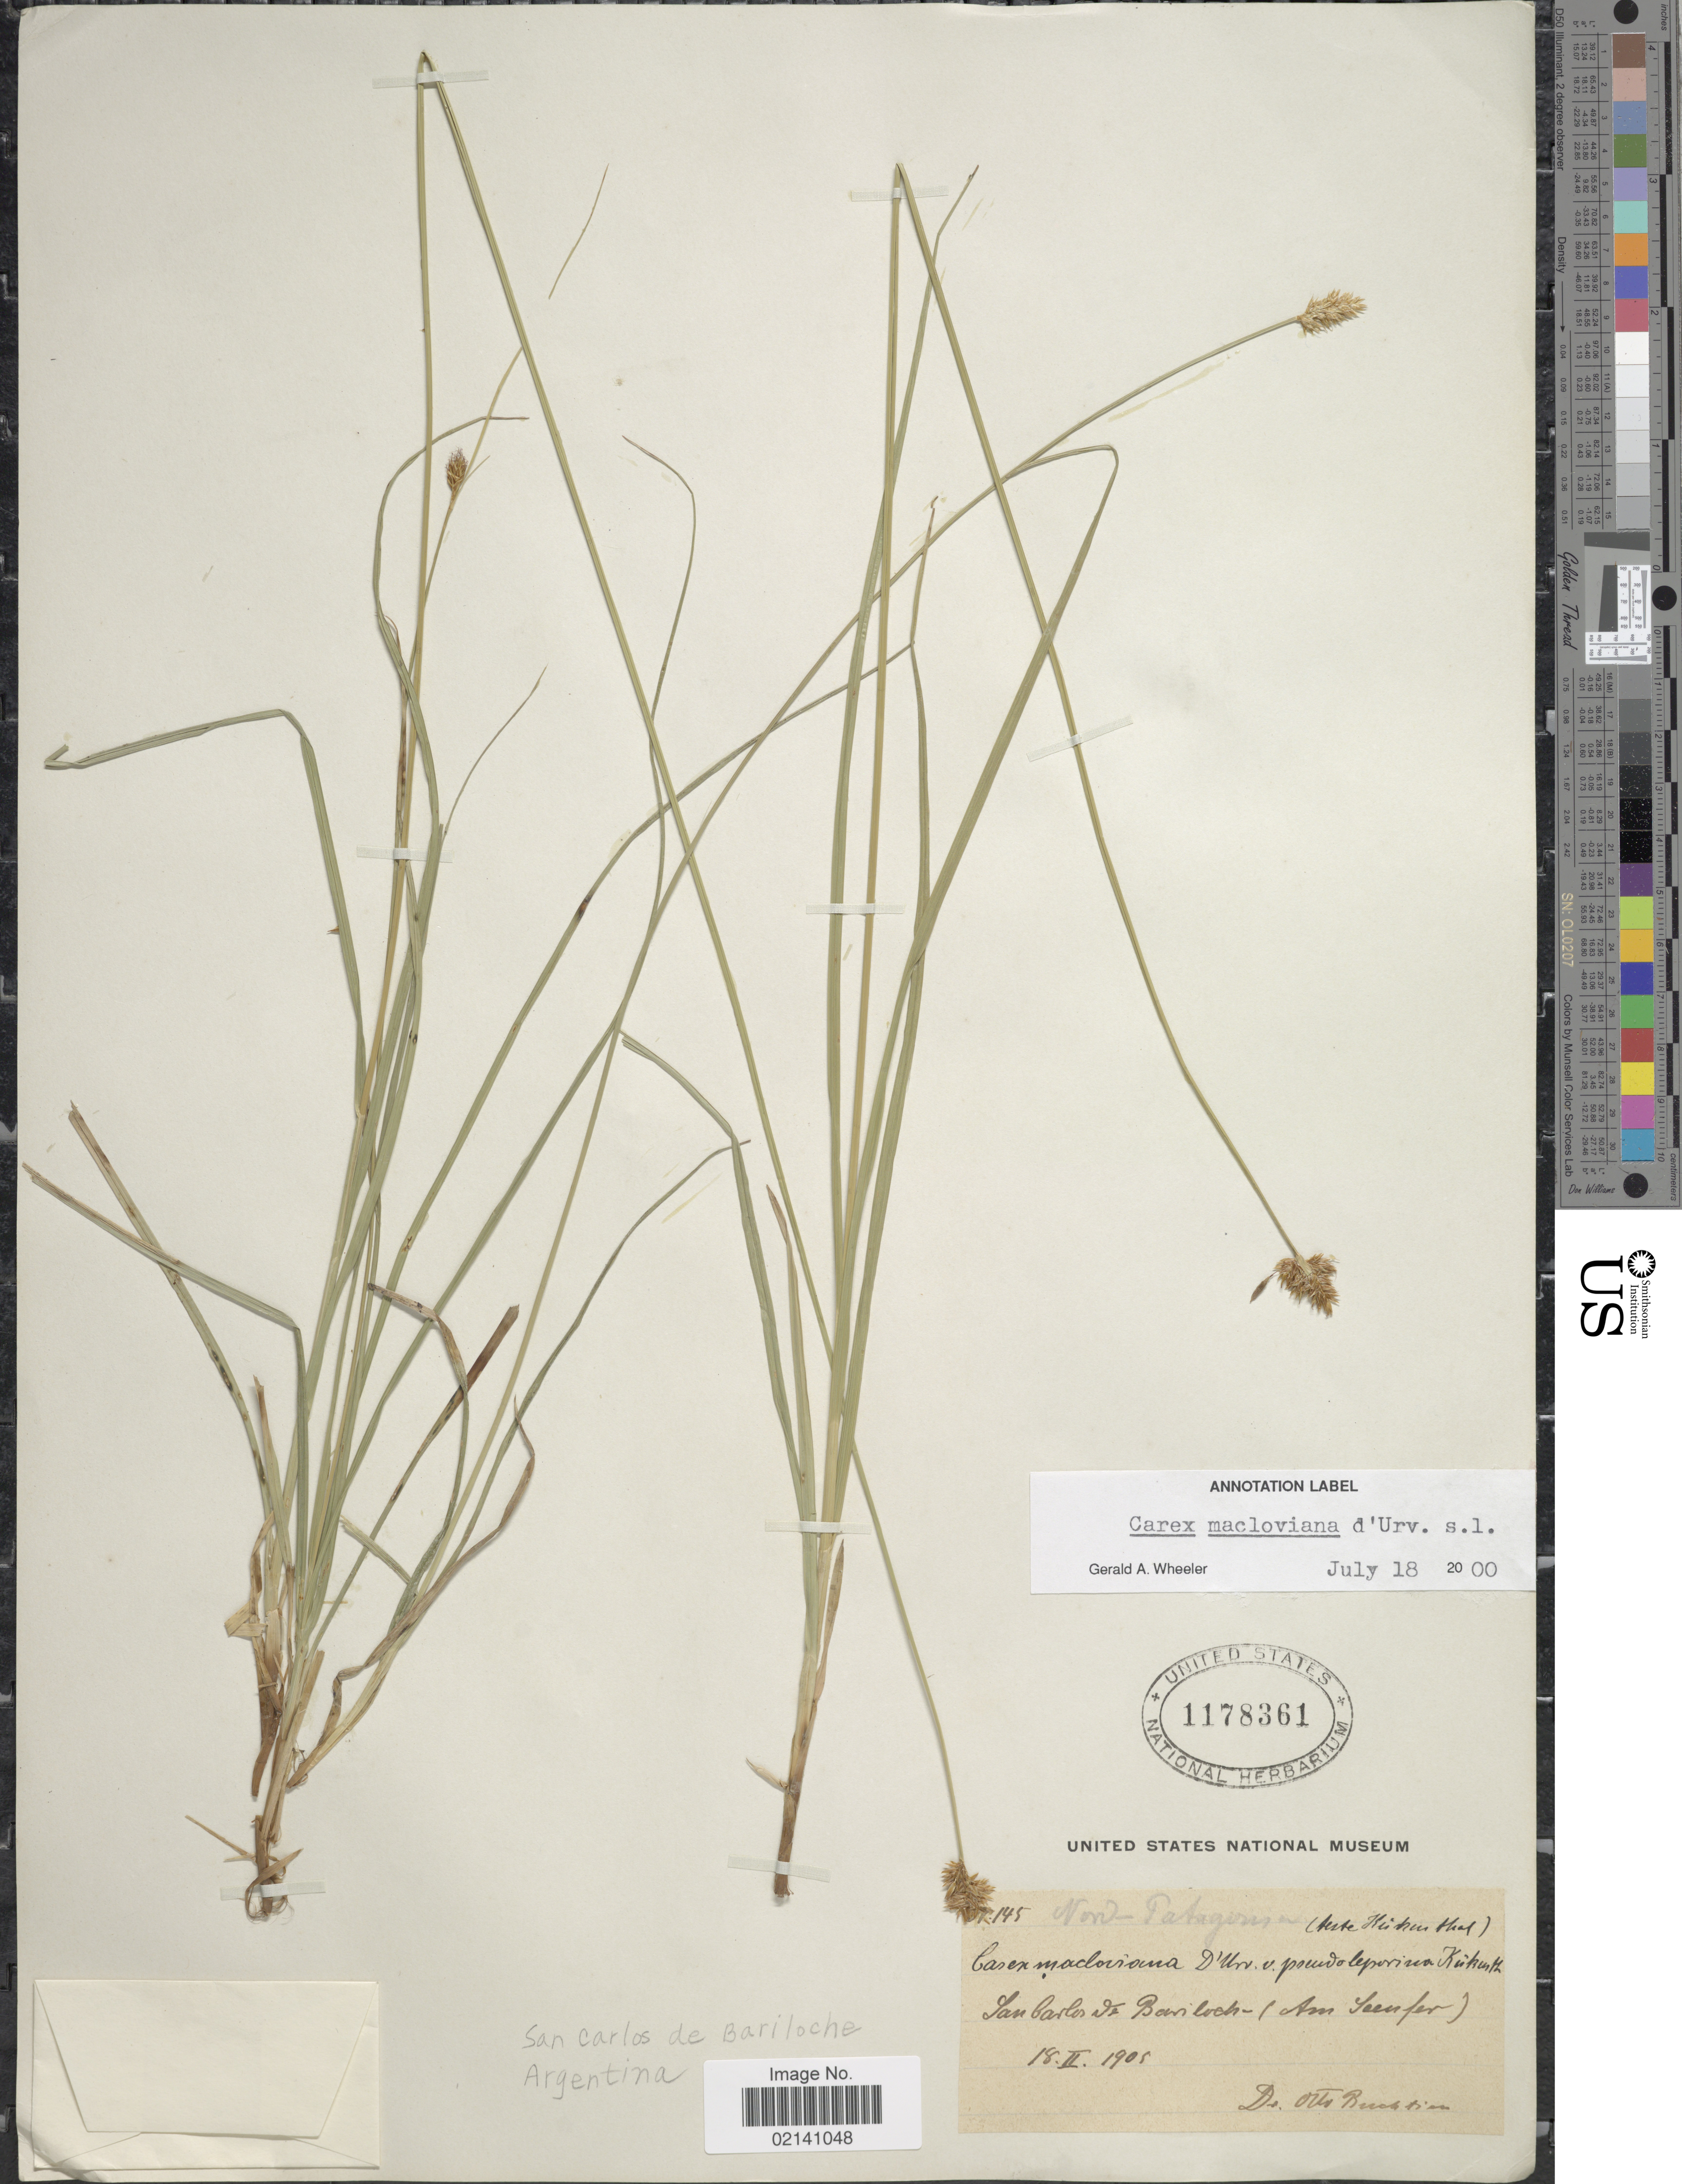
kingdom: Plantae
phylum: Tracheophyta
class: Liliopsida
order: Poales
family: Cyperaceae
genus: Carex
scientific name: Carex macloviana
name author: d'Urv.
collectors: O. Buchtien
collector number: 2145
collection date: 1905-02-18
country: Argentina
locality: Nord Patagonia, San Carlos de Bariloche (Am Seeufer), San Carlos de Bariloche.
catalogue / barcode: US 1178361